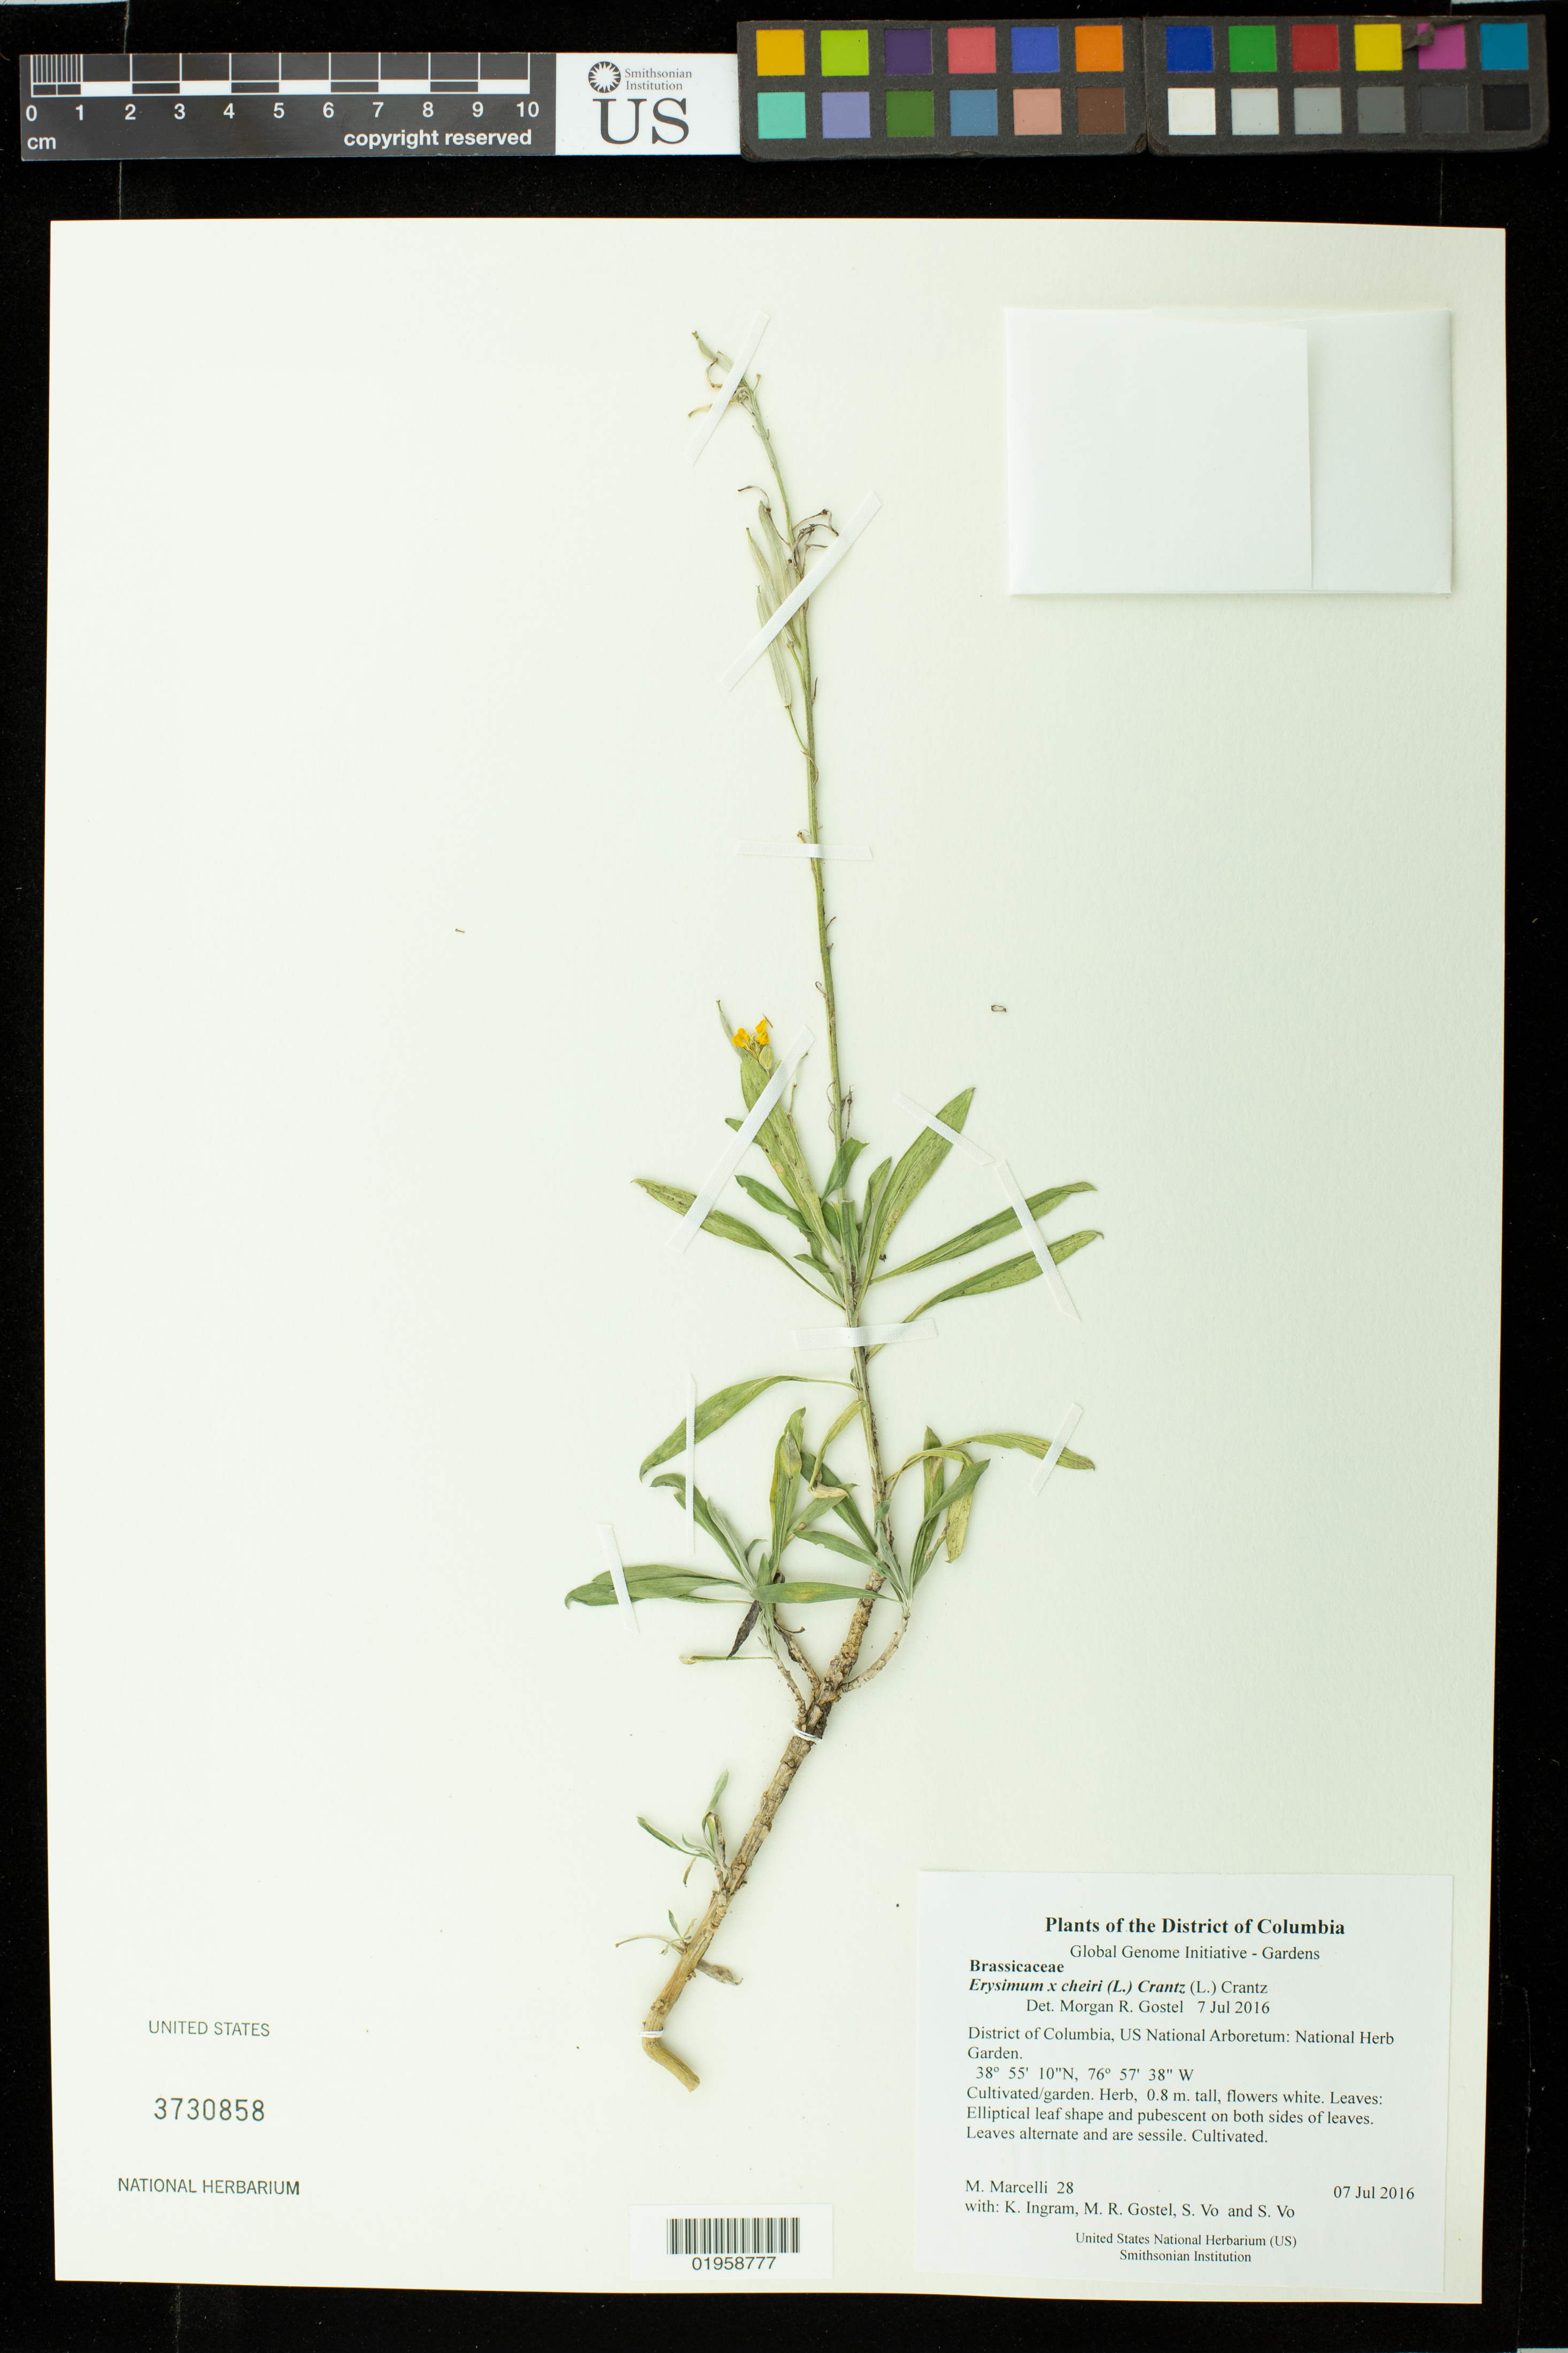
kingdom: Plantae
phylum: Tracheophyta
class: Magnoliopsida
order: Brassicales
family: Brassicaceae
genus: Erysimum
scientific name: Erysimum x cheiri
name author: (L.) Crantz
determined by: Gostel, Morgan R., (BRIT), Botanical Research Institute of Texas (UNITED STATES)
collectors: M. Marcelli, K. S. Ingram, M. R. Gostel & S. Vo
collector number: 28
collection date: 2016-07-07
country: United States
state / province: District of Columbia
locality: US National Arboretum: National Herb Garden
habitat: Cultivated/garden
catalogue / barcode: US 3730858